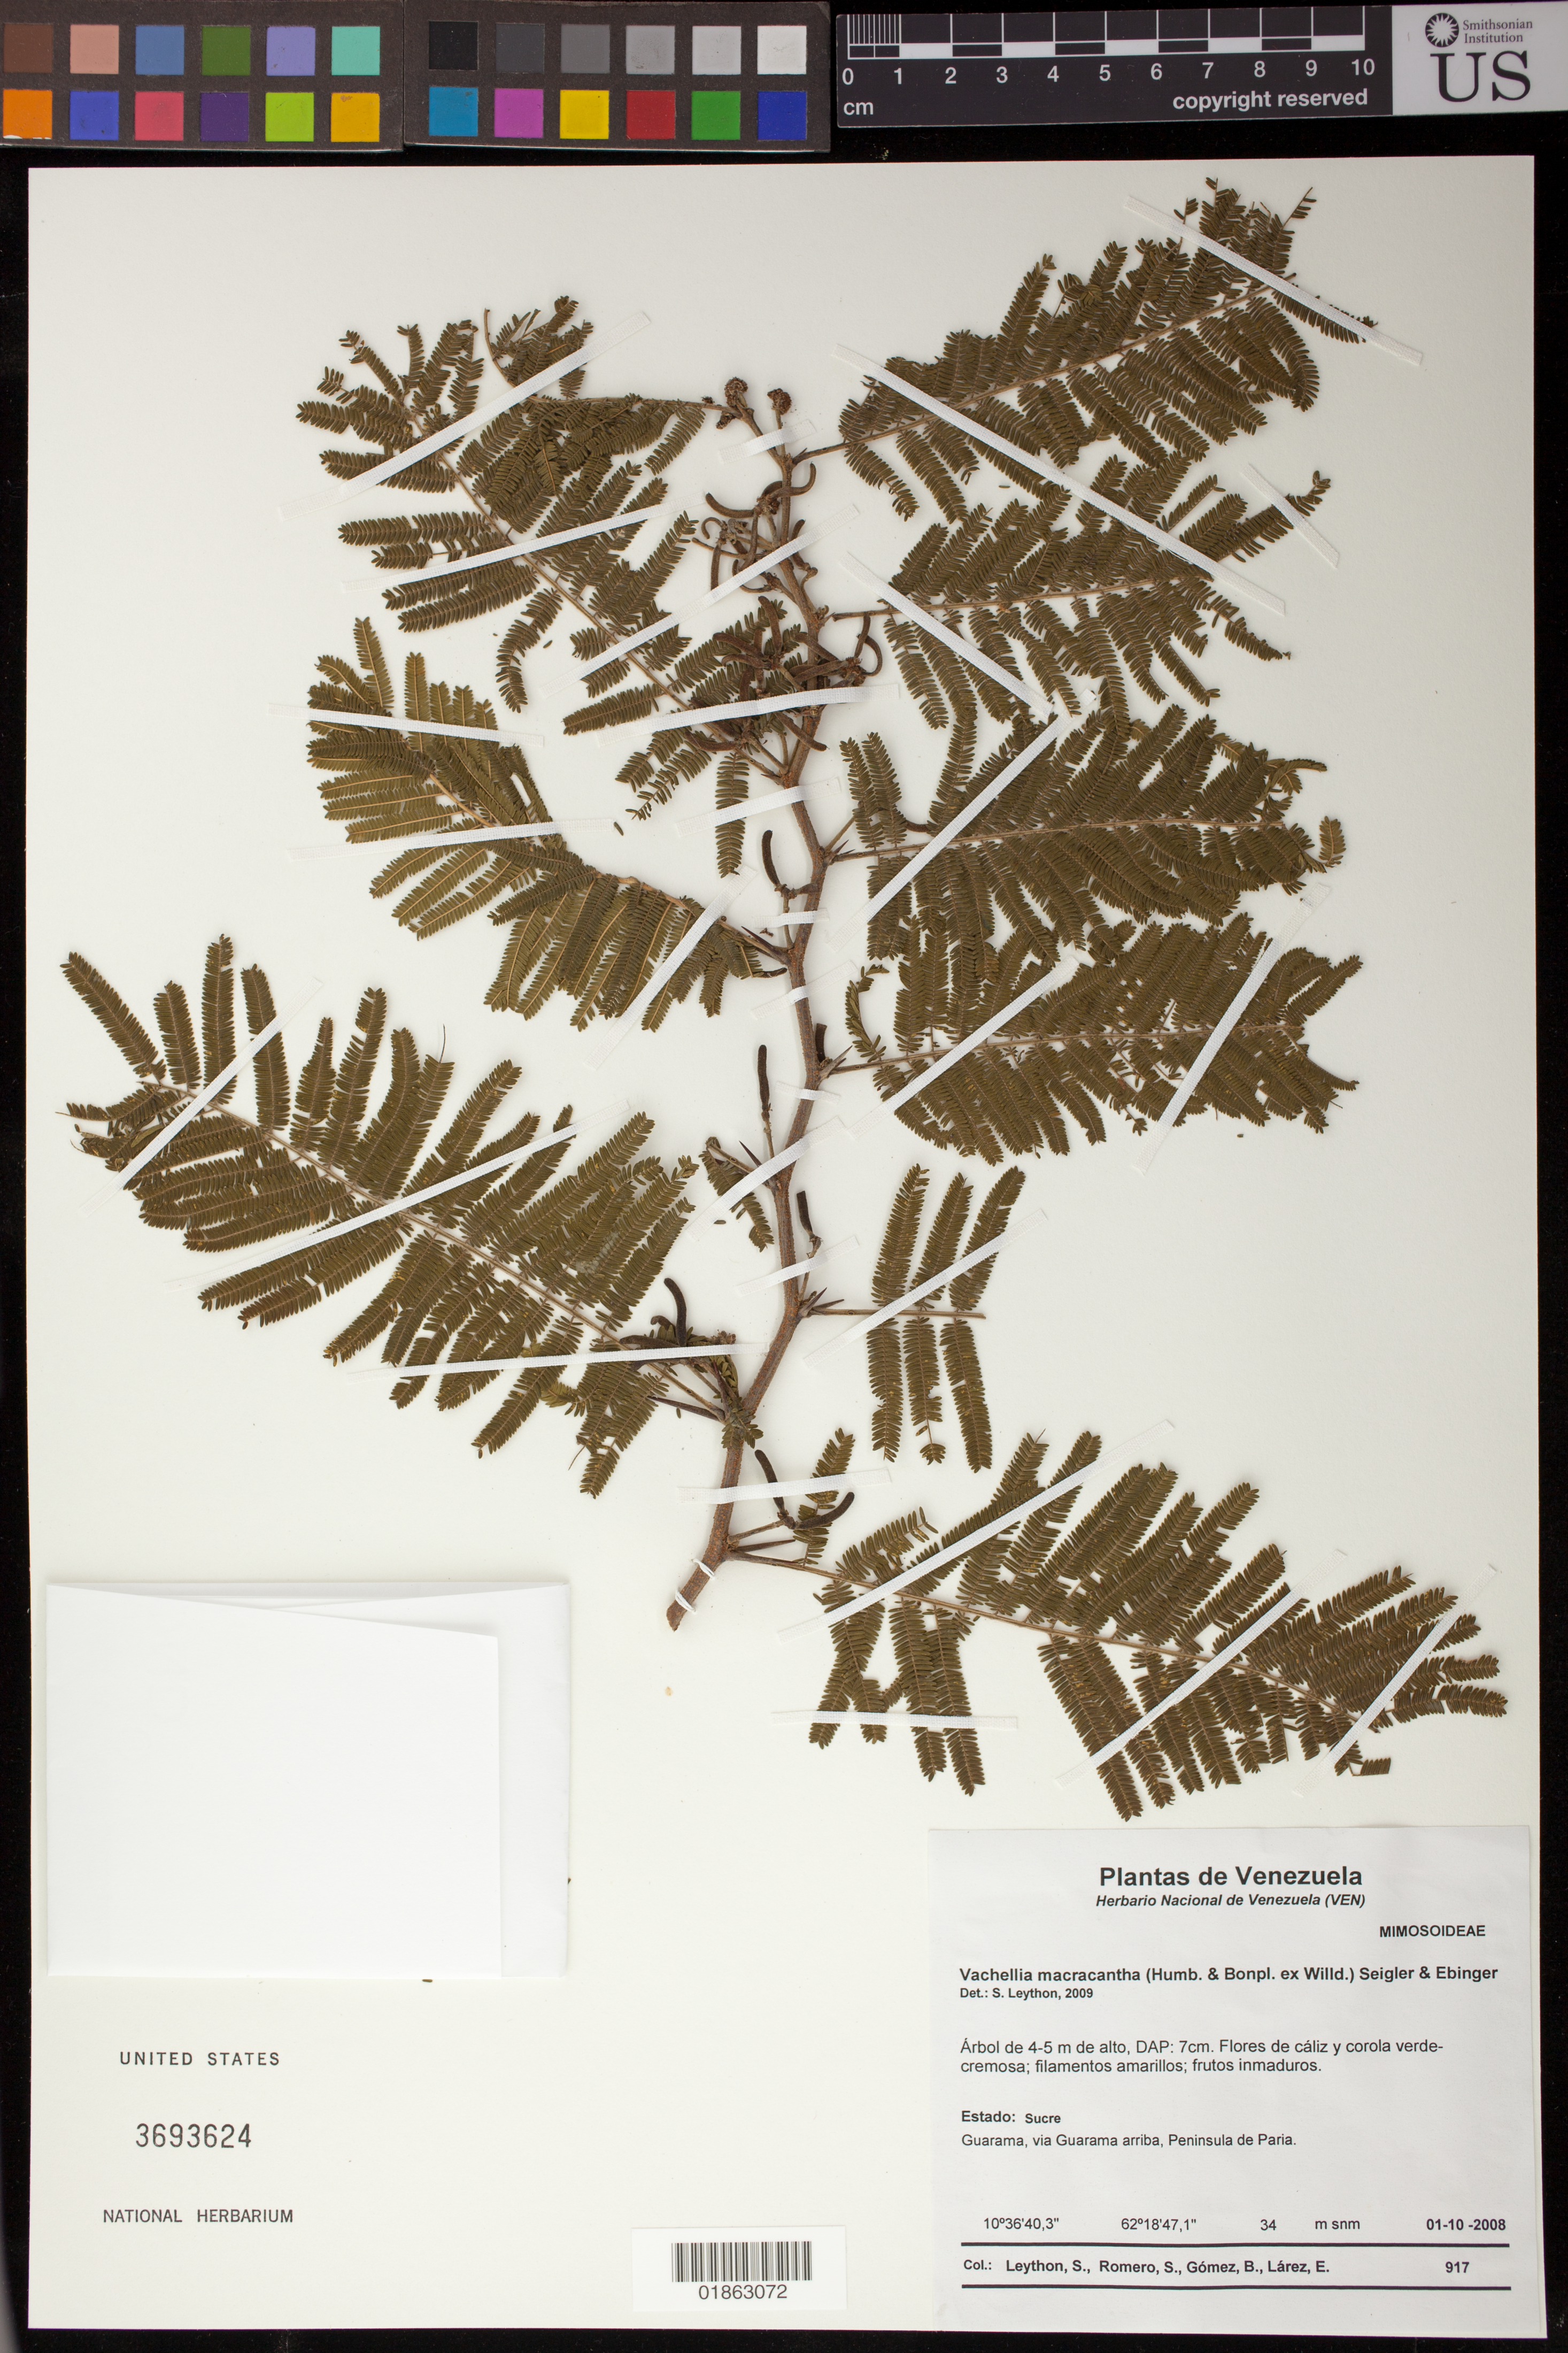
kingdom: Plantae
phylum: Tracheophyta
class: Magnoliopsida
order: Fabales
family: Fabaceae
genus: Vachellia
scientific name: Vachellia macracantha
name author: (Humb. & Bonpl. ex Willd.) Seigler & Ebinger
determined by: Leython, S.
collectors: S. Leython, S. Romero, S. Gómez & E. Larez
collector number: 917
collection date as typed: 01-10-2008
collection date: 2008-10-01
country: Venezuela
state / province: Sucre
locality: Guarama, via Guarama arriba, Peninsula de Paria.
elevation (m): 34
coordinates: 10 36 40.3 N, 62 18 47.1 W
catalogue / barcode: US 3693624